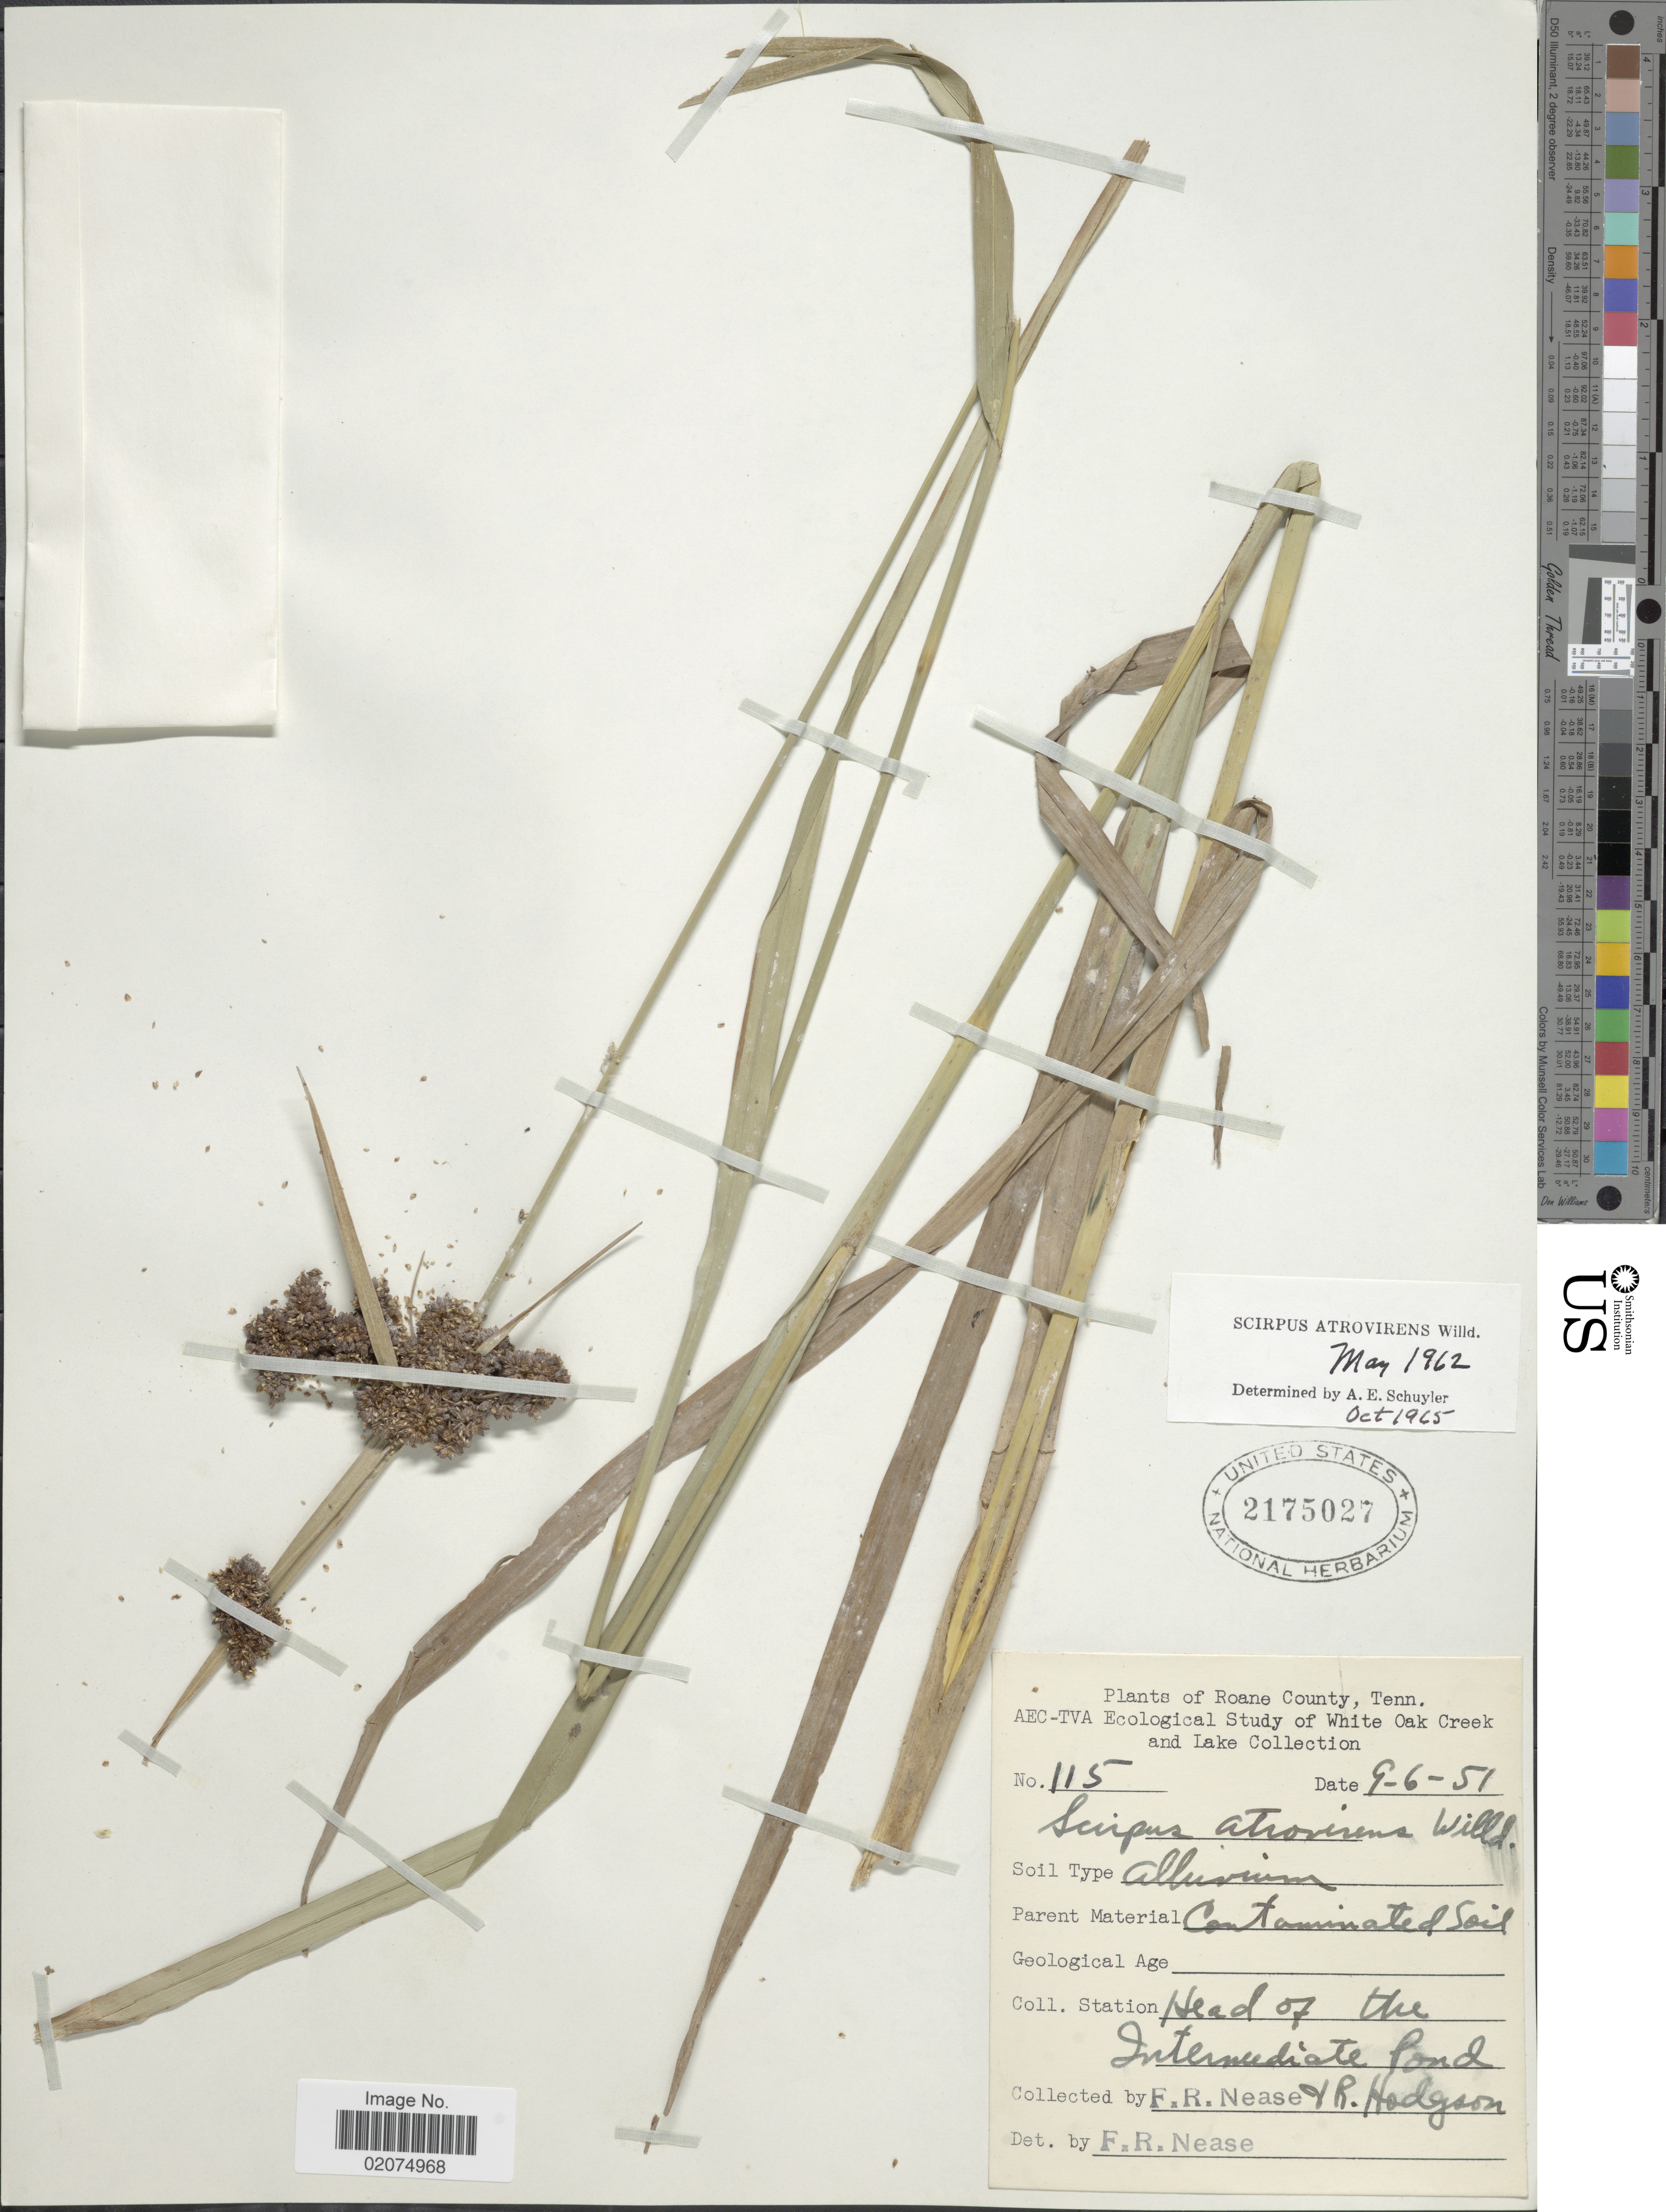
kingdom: Plantae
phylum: Tracheophyta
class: Liliopsida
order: Poales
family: Cyperaceae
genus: Scirpus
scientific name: Scirpus atrovirens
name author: Willd.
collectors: F. Nease & R. Hodgson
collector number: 115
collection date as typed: Transcribed d/m/y: 6/9/51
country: United States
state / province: Tennessee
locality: Roane County, Tenn., White Oak Creek and Lake, head of the Intermediate Pond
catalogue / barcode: US 2175027